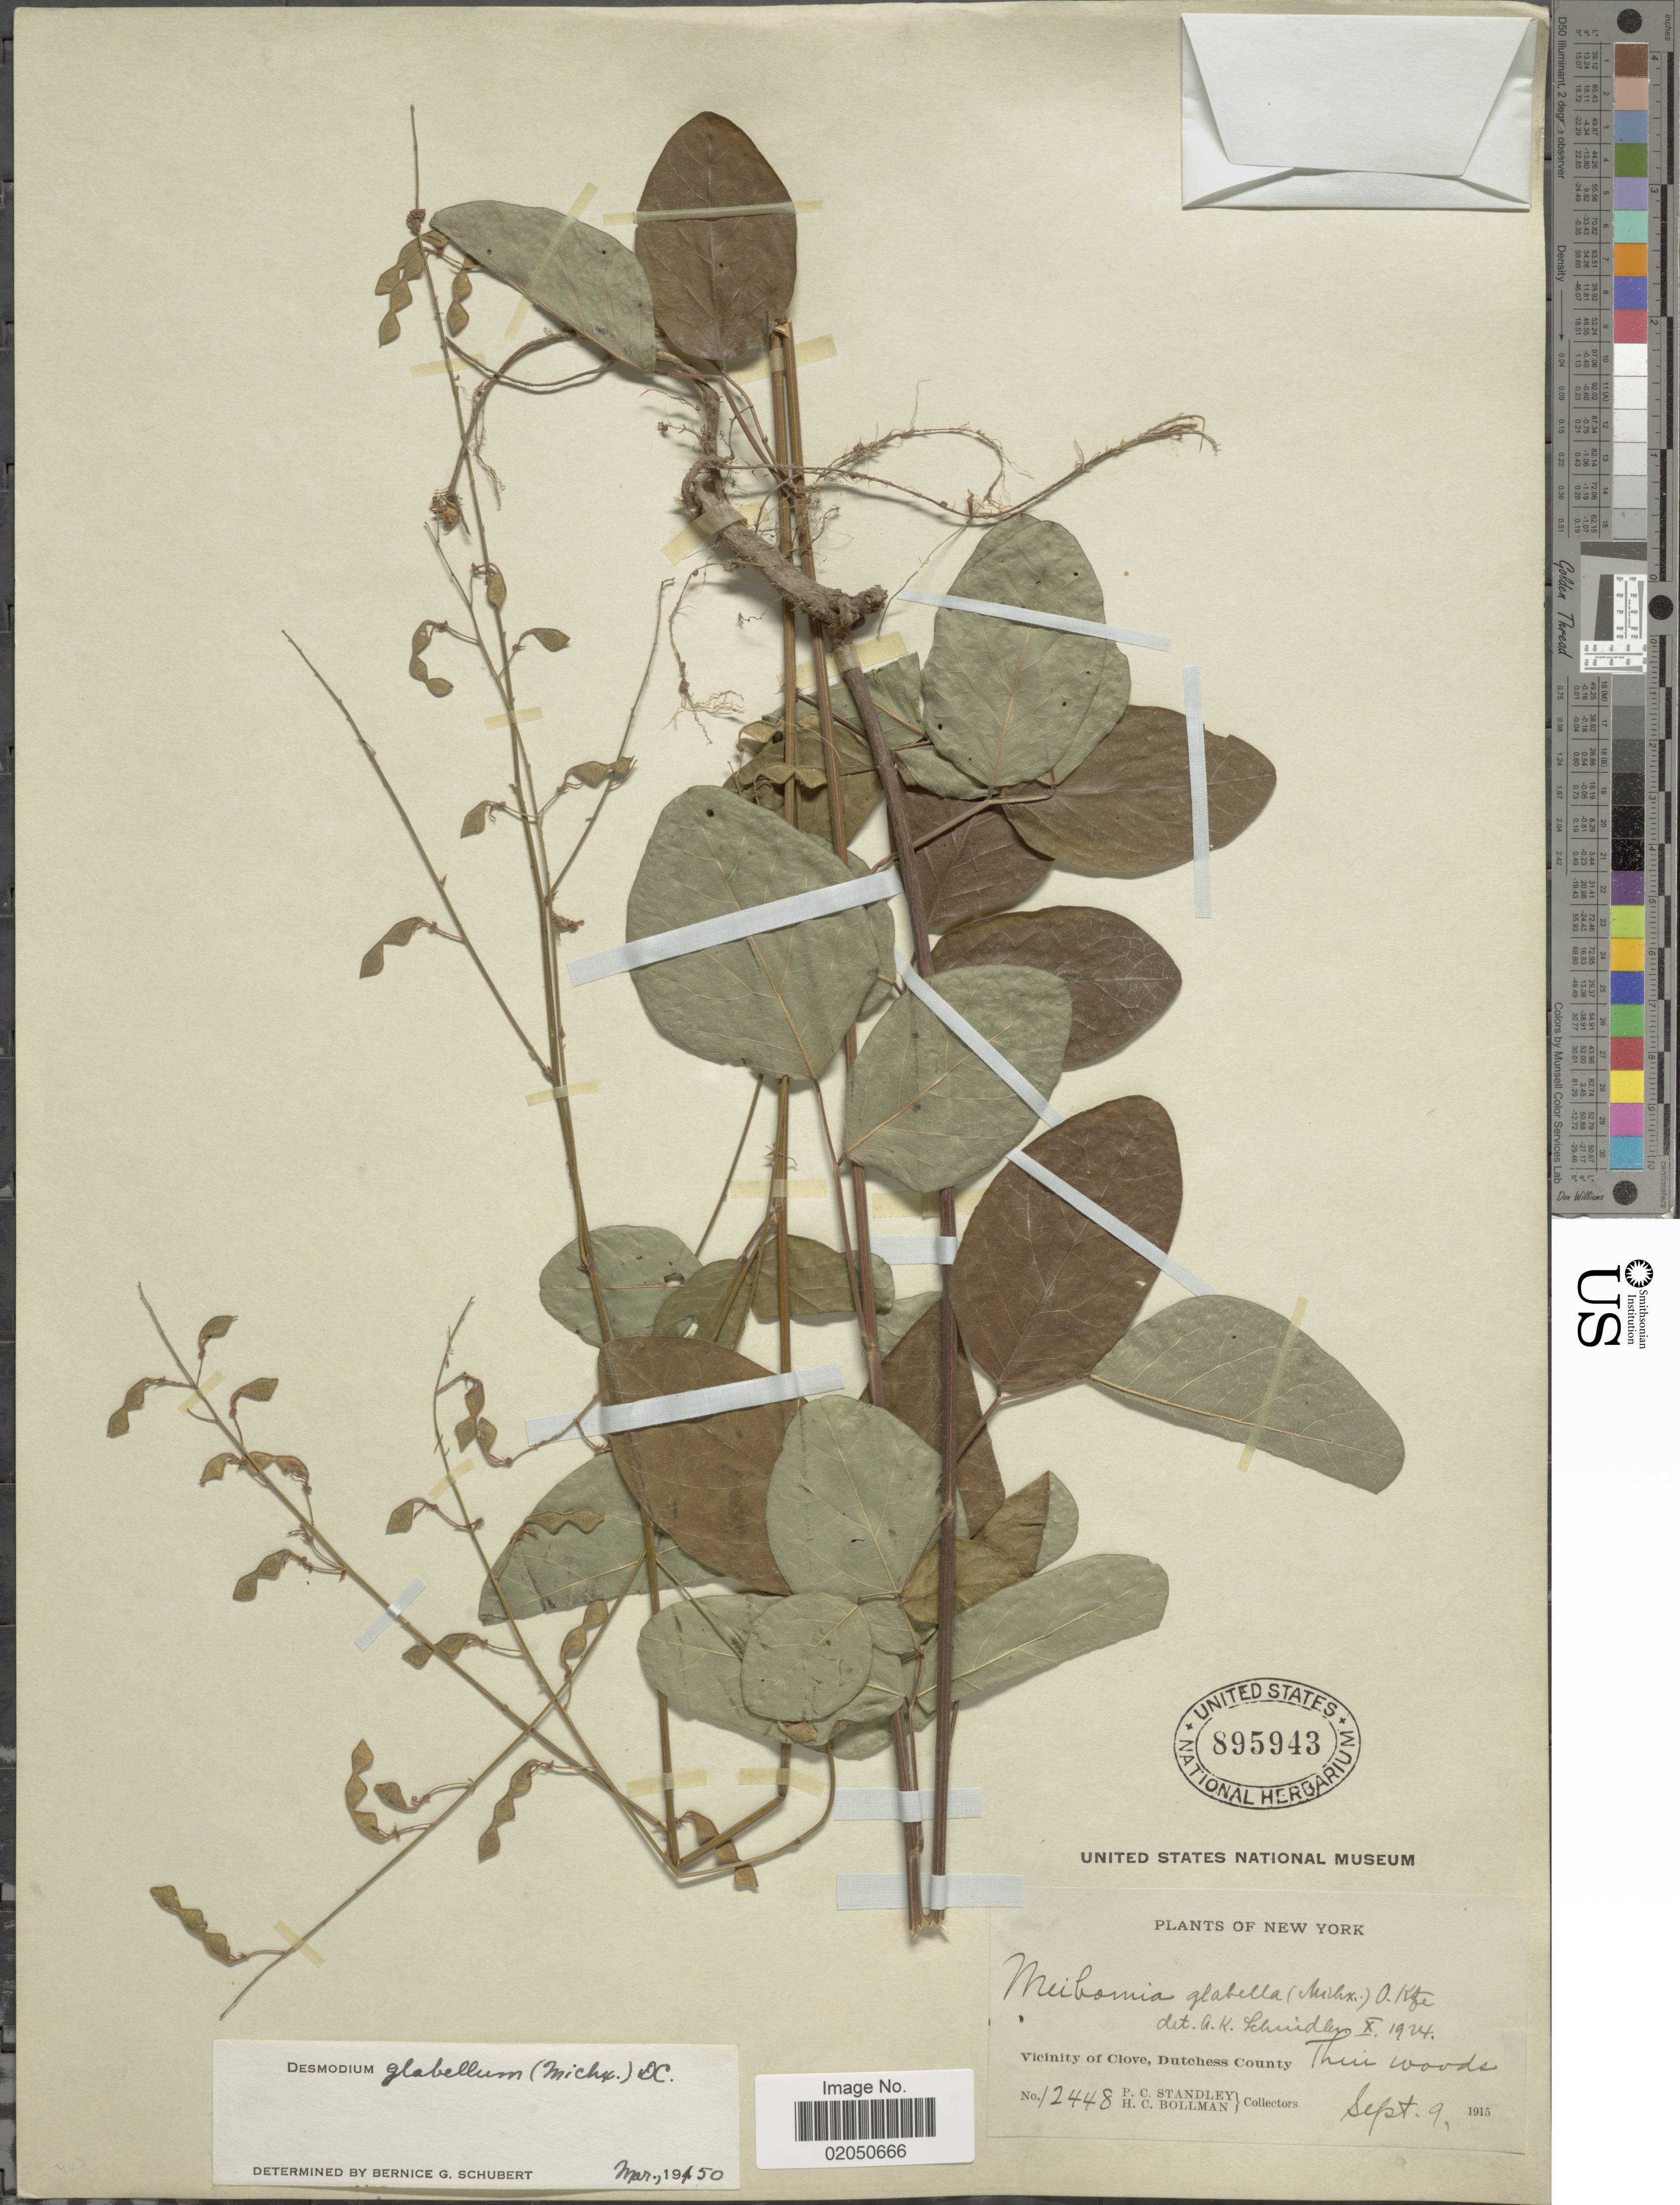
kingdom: Plantae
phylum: Tracheophyta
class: Magnoliopsida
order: Fabales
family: Fabaceae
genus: Desmodium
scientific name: Desmodium glabellum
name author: (Michx.) DC.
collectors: P. C. Standley & H. C. Bollman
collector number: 12448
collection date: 1915-09-09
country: United States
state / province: New York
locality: Vicinity of Clove, Dutchess County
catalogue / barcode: US 895943